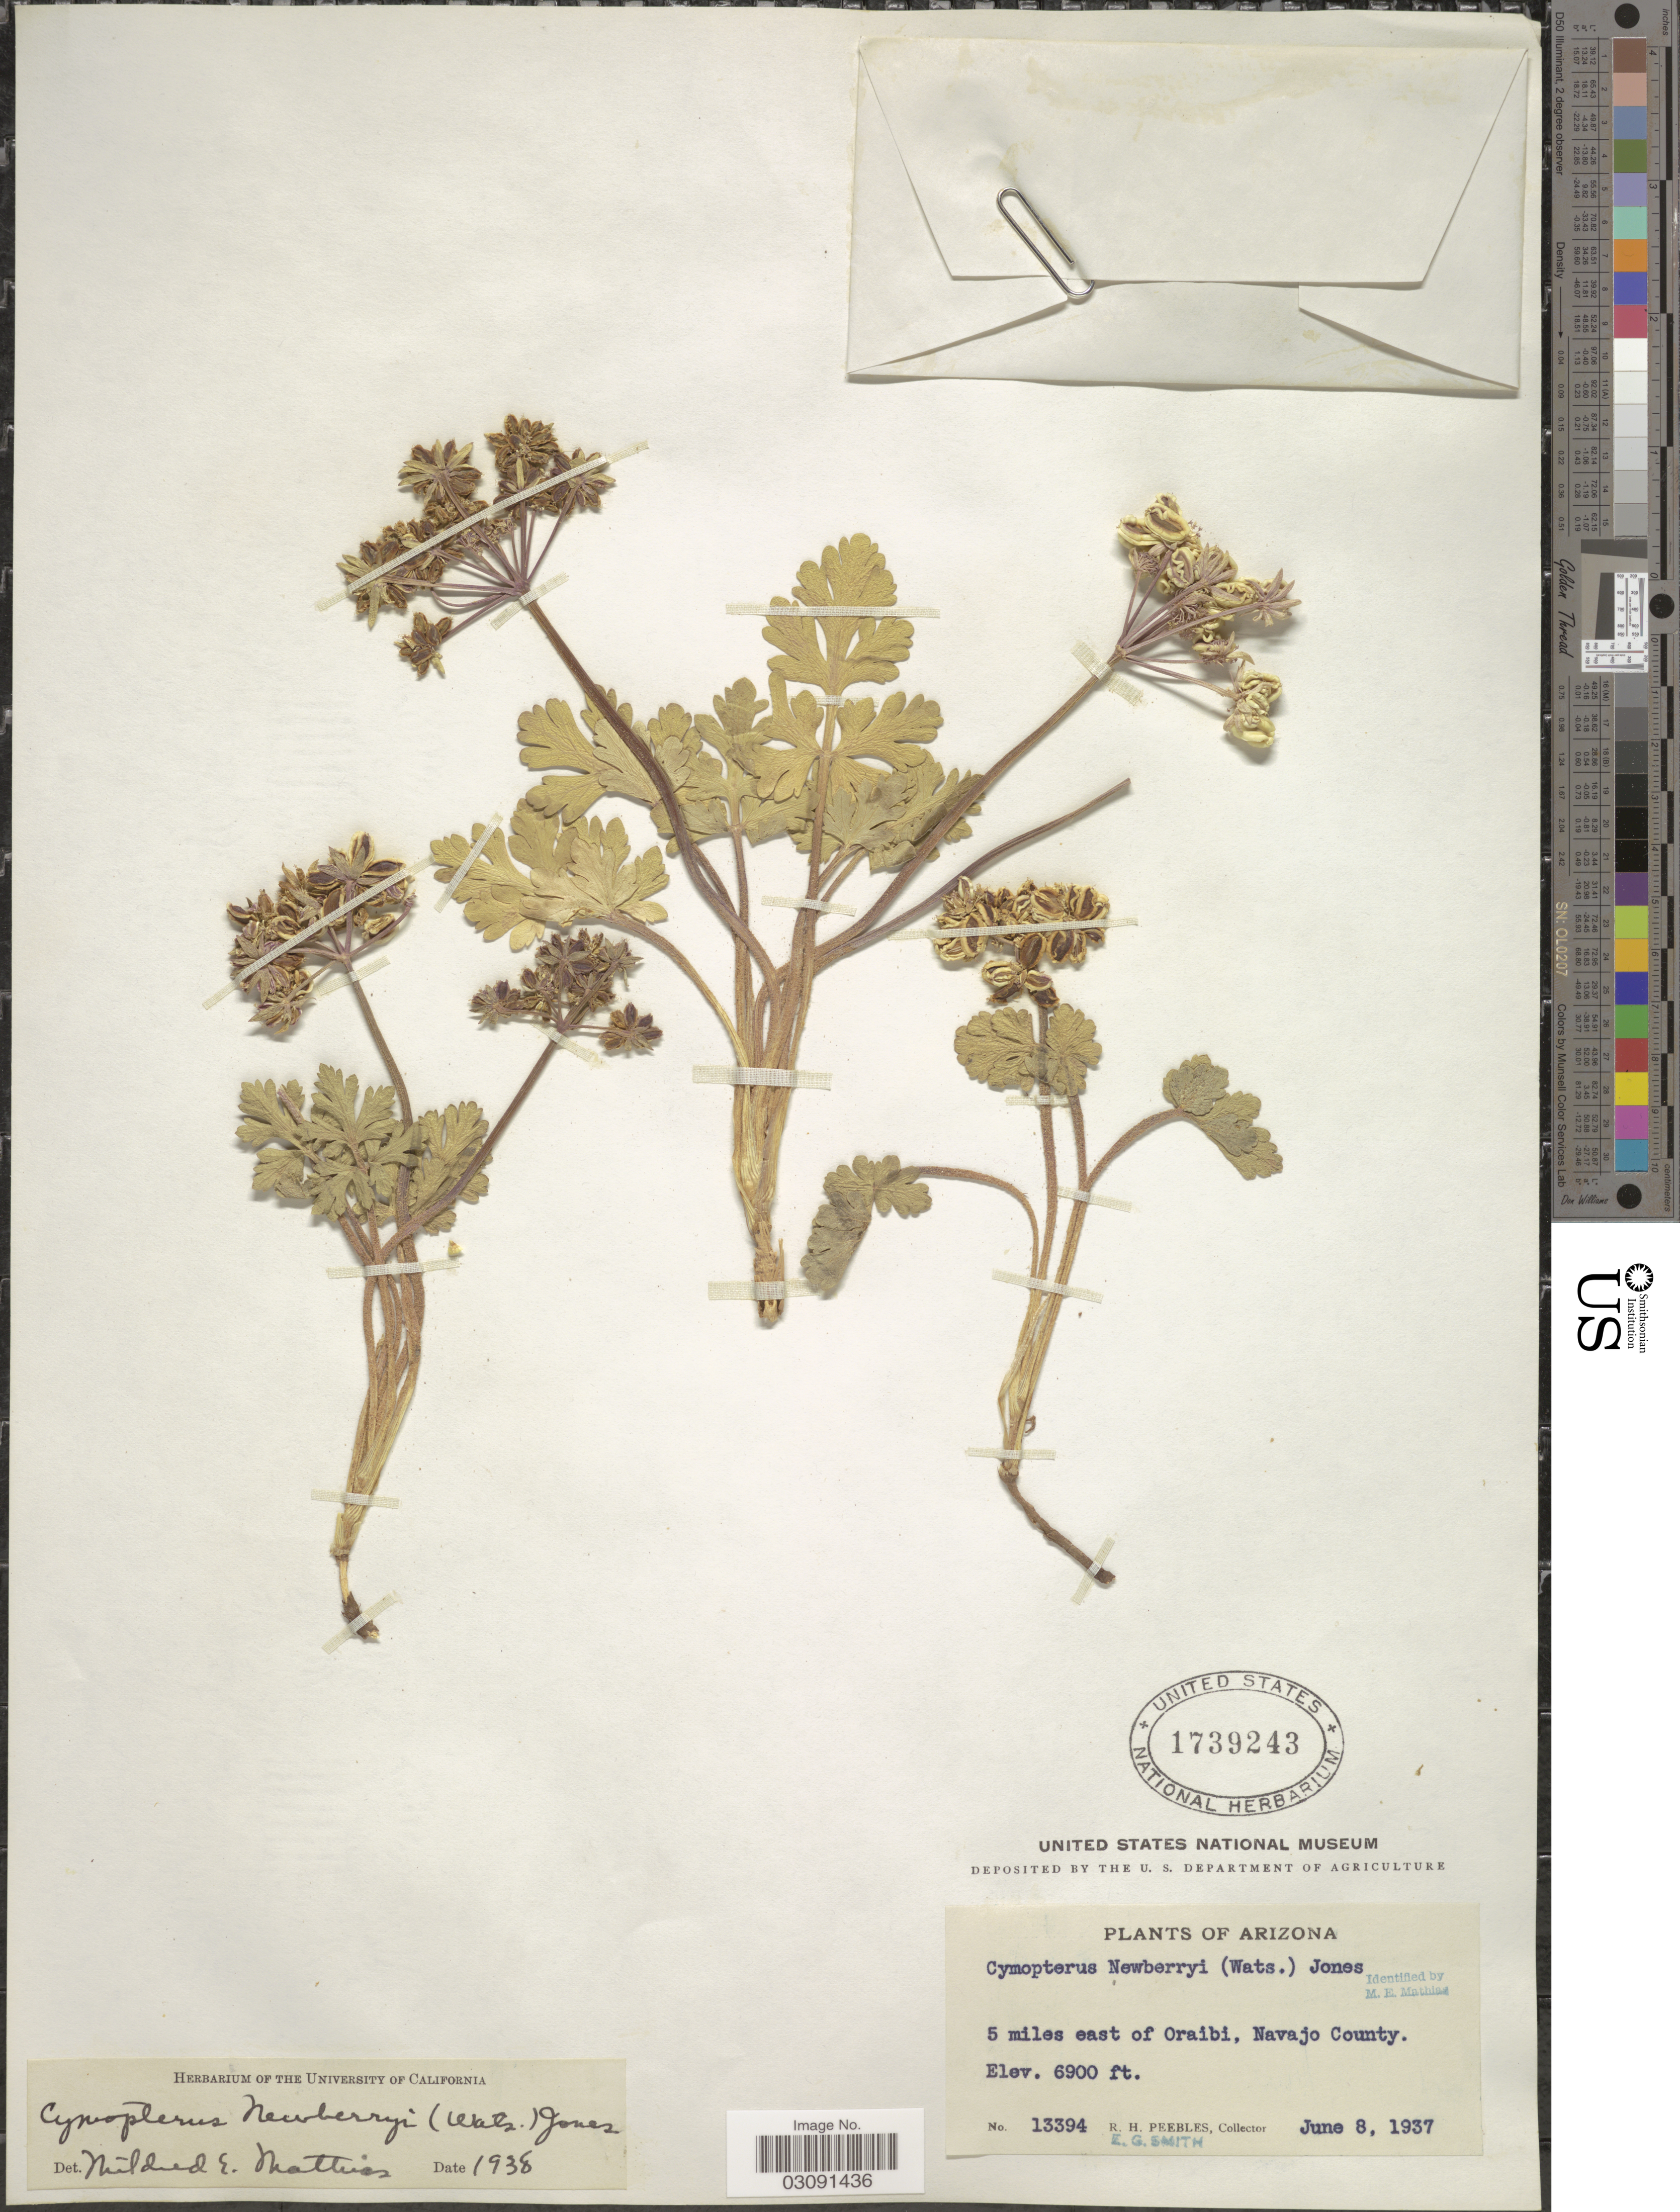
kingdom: Plantae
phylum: Tracheophyta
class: Magnoliopsida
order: Apiales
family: Apiaceae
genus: Cymopterus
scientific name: Cymopterus newberryi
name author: (S. Watson) M.E. Jones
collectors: R. H. Peebles & E. G. Smith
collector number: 13394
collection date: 1937-06-08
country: United States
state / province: Arizona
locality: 5 miles east of Oraibi, Navajo County.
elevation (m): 2103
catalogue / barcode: US 1739243